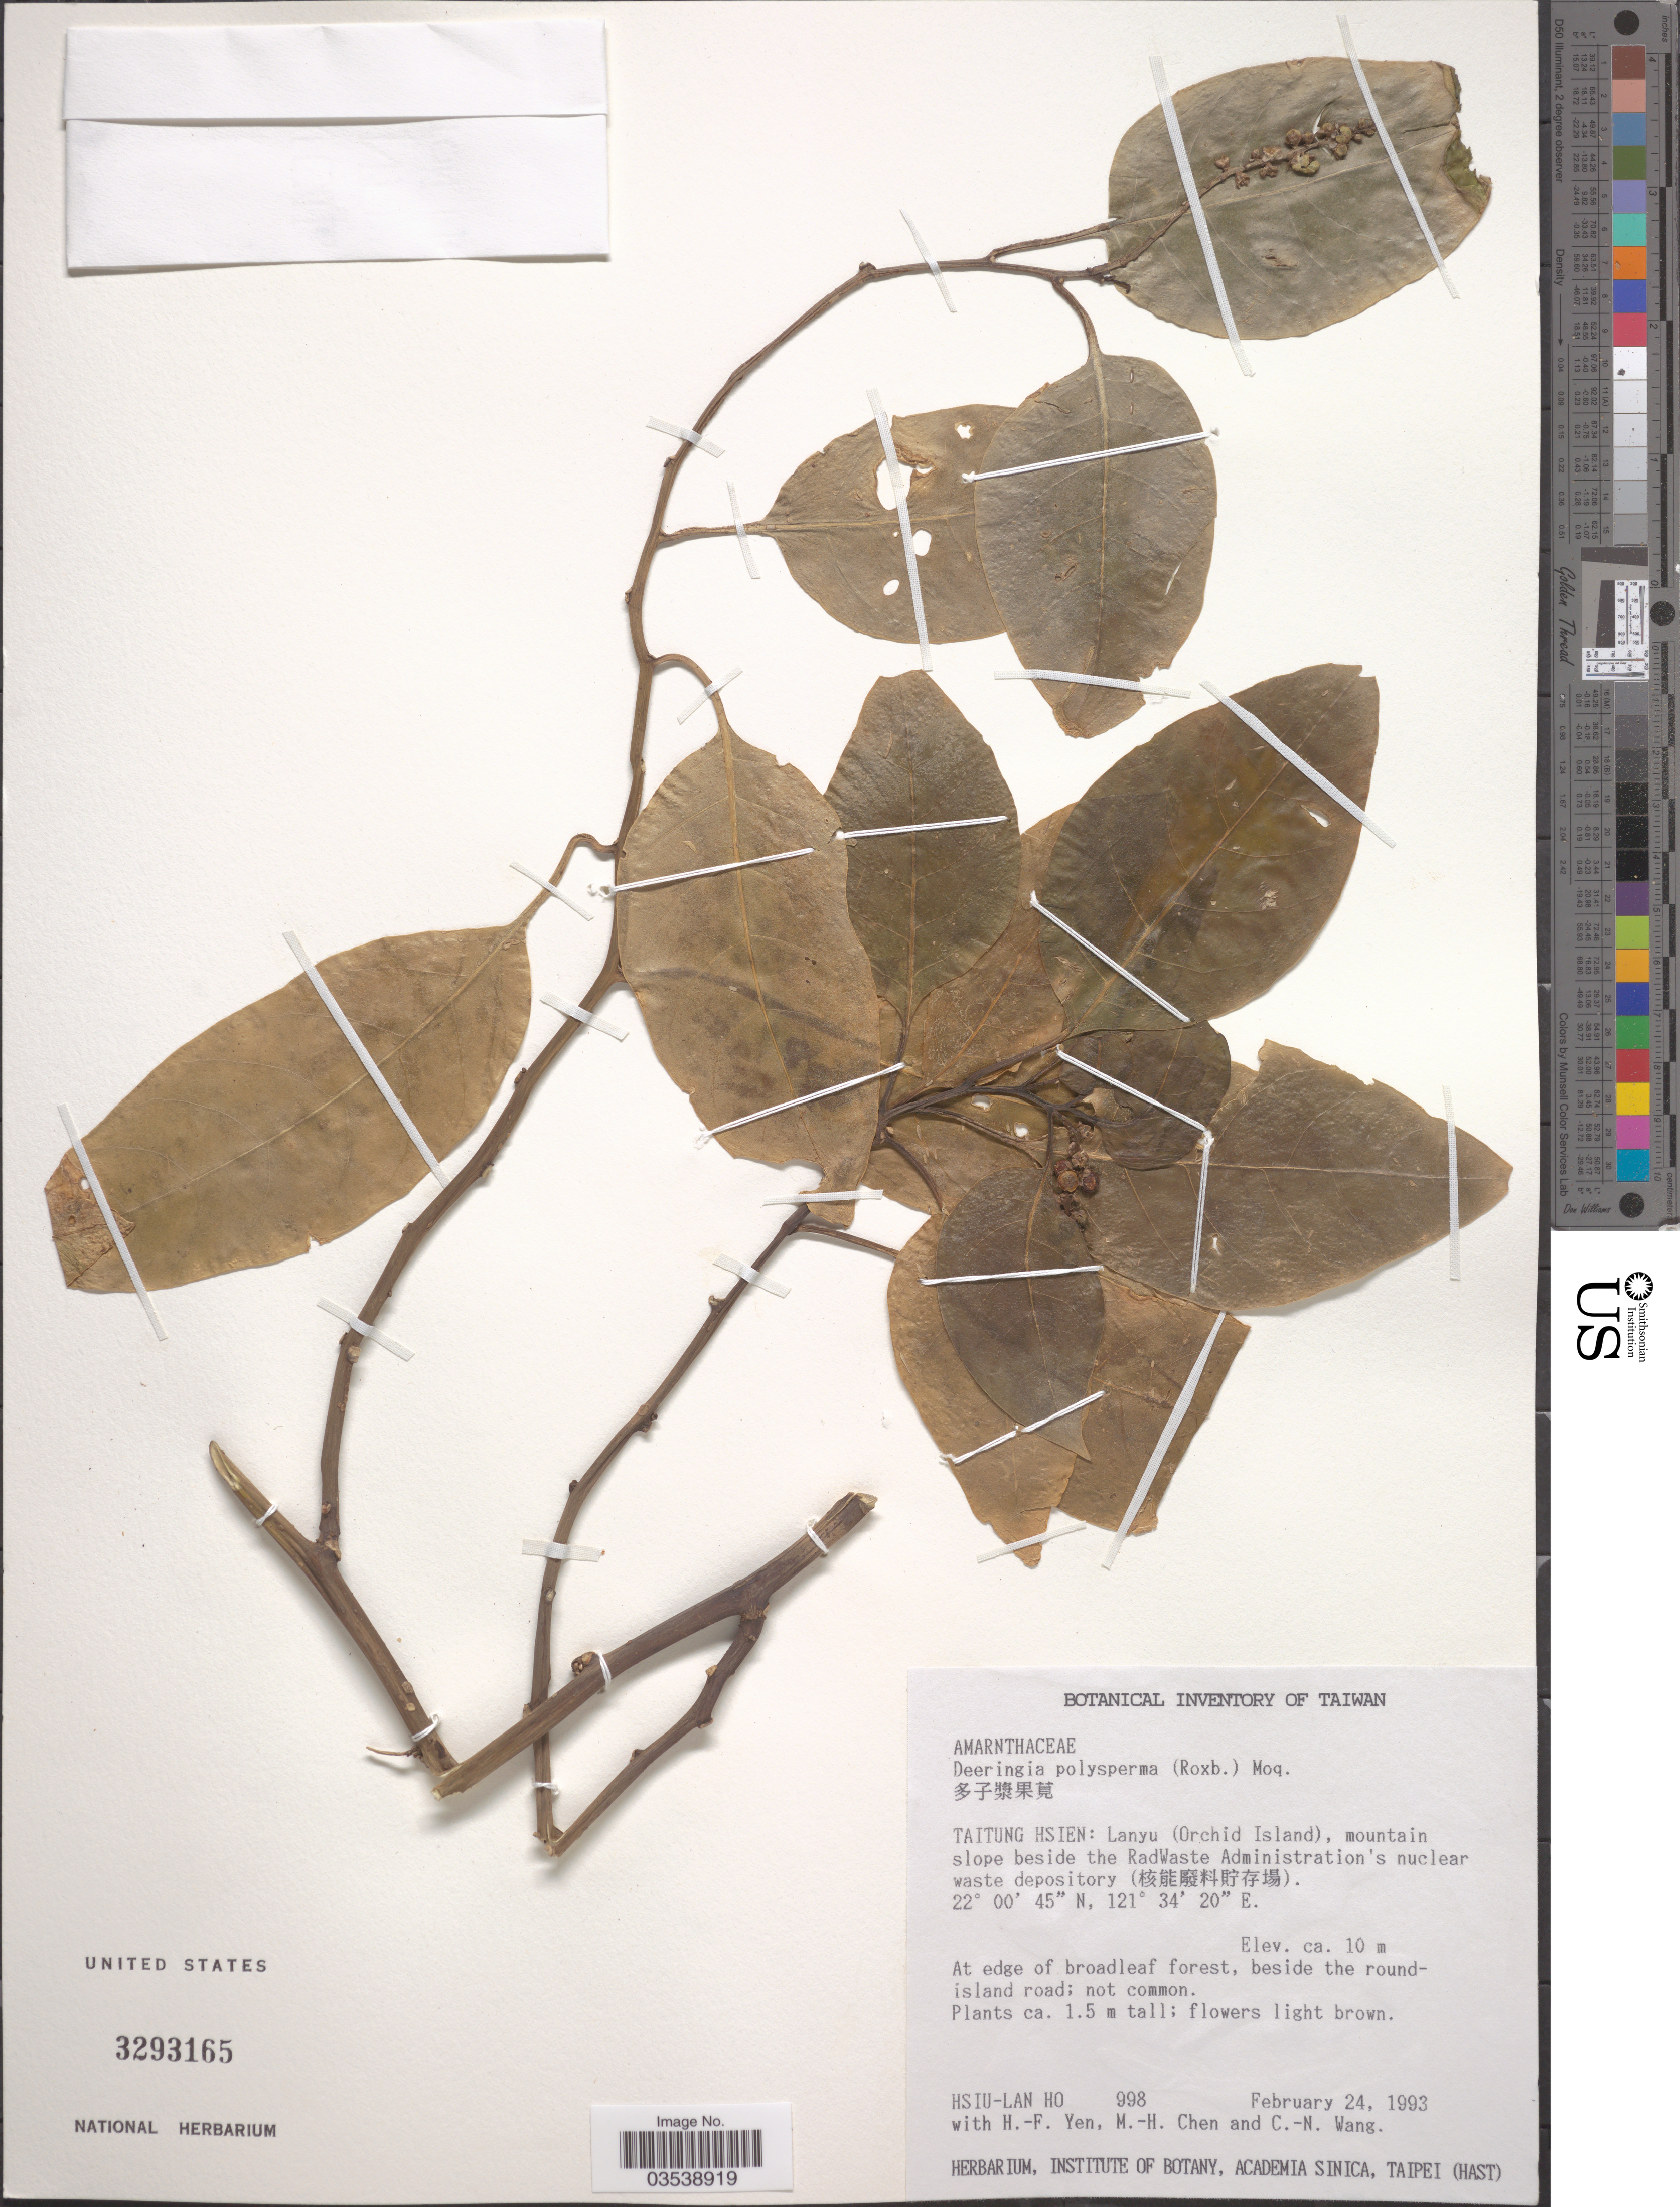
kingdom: Plantae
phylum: Tracheophyta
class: Magnoliopsida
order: Caryophyllales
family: Amaranthaceae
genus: Deeringia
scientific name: Deeringia polysperma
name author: (Roxb.) Moq.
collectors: H. Ho, H. Yen, M. H. Chen & C. N. Wang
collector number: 998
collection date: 1993-02-24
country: Taiwan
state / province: Taitung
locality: Taitung Hsien: Lanyu (Orchid Island), mountain slope beside the RadWaste Administration's nuclear waste depository (X).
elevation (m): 10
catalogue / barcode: US 3293165